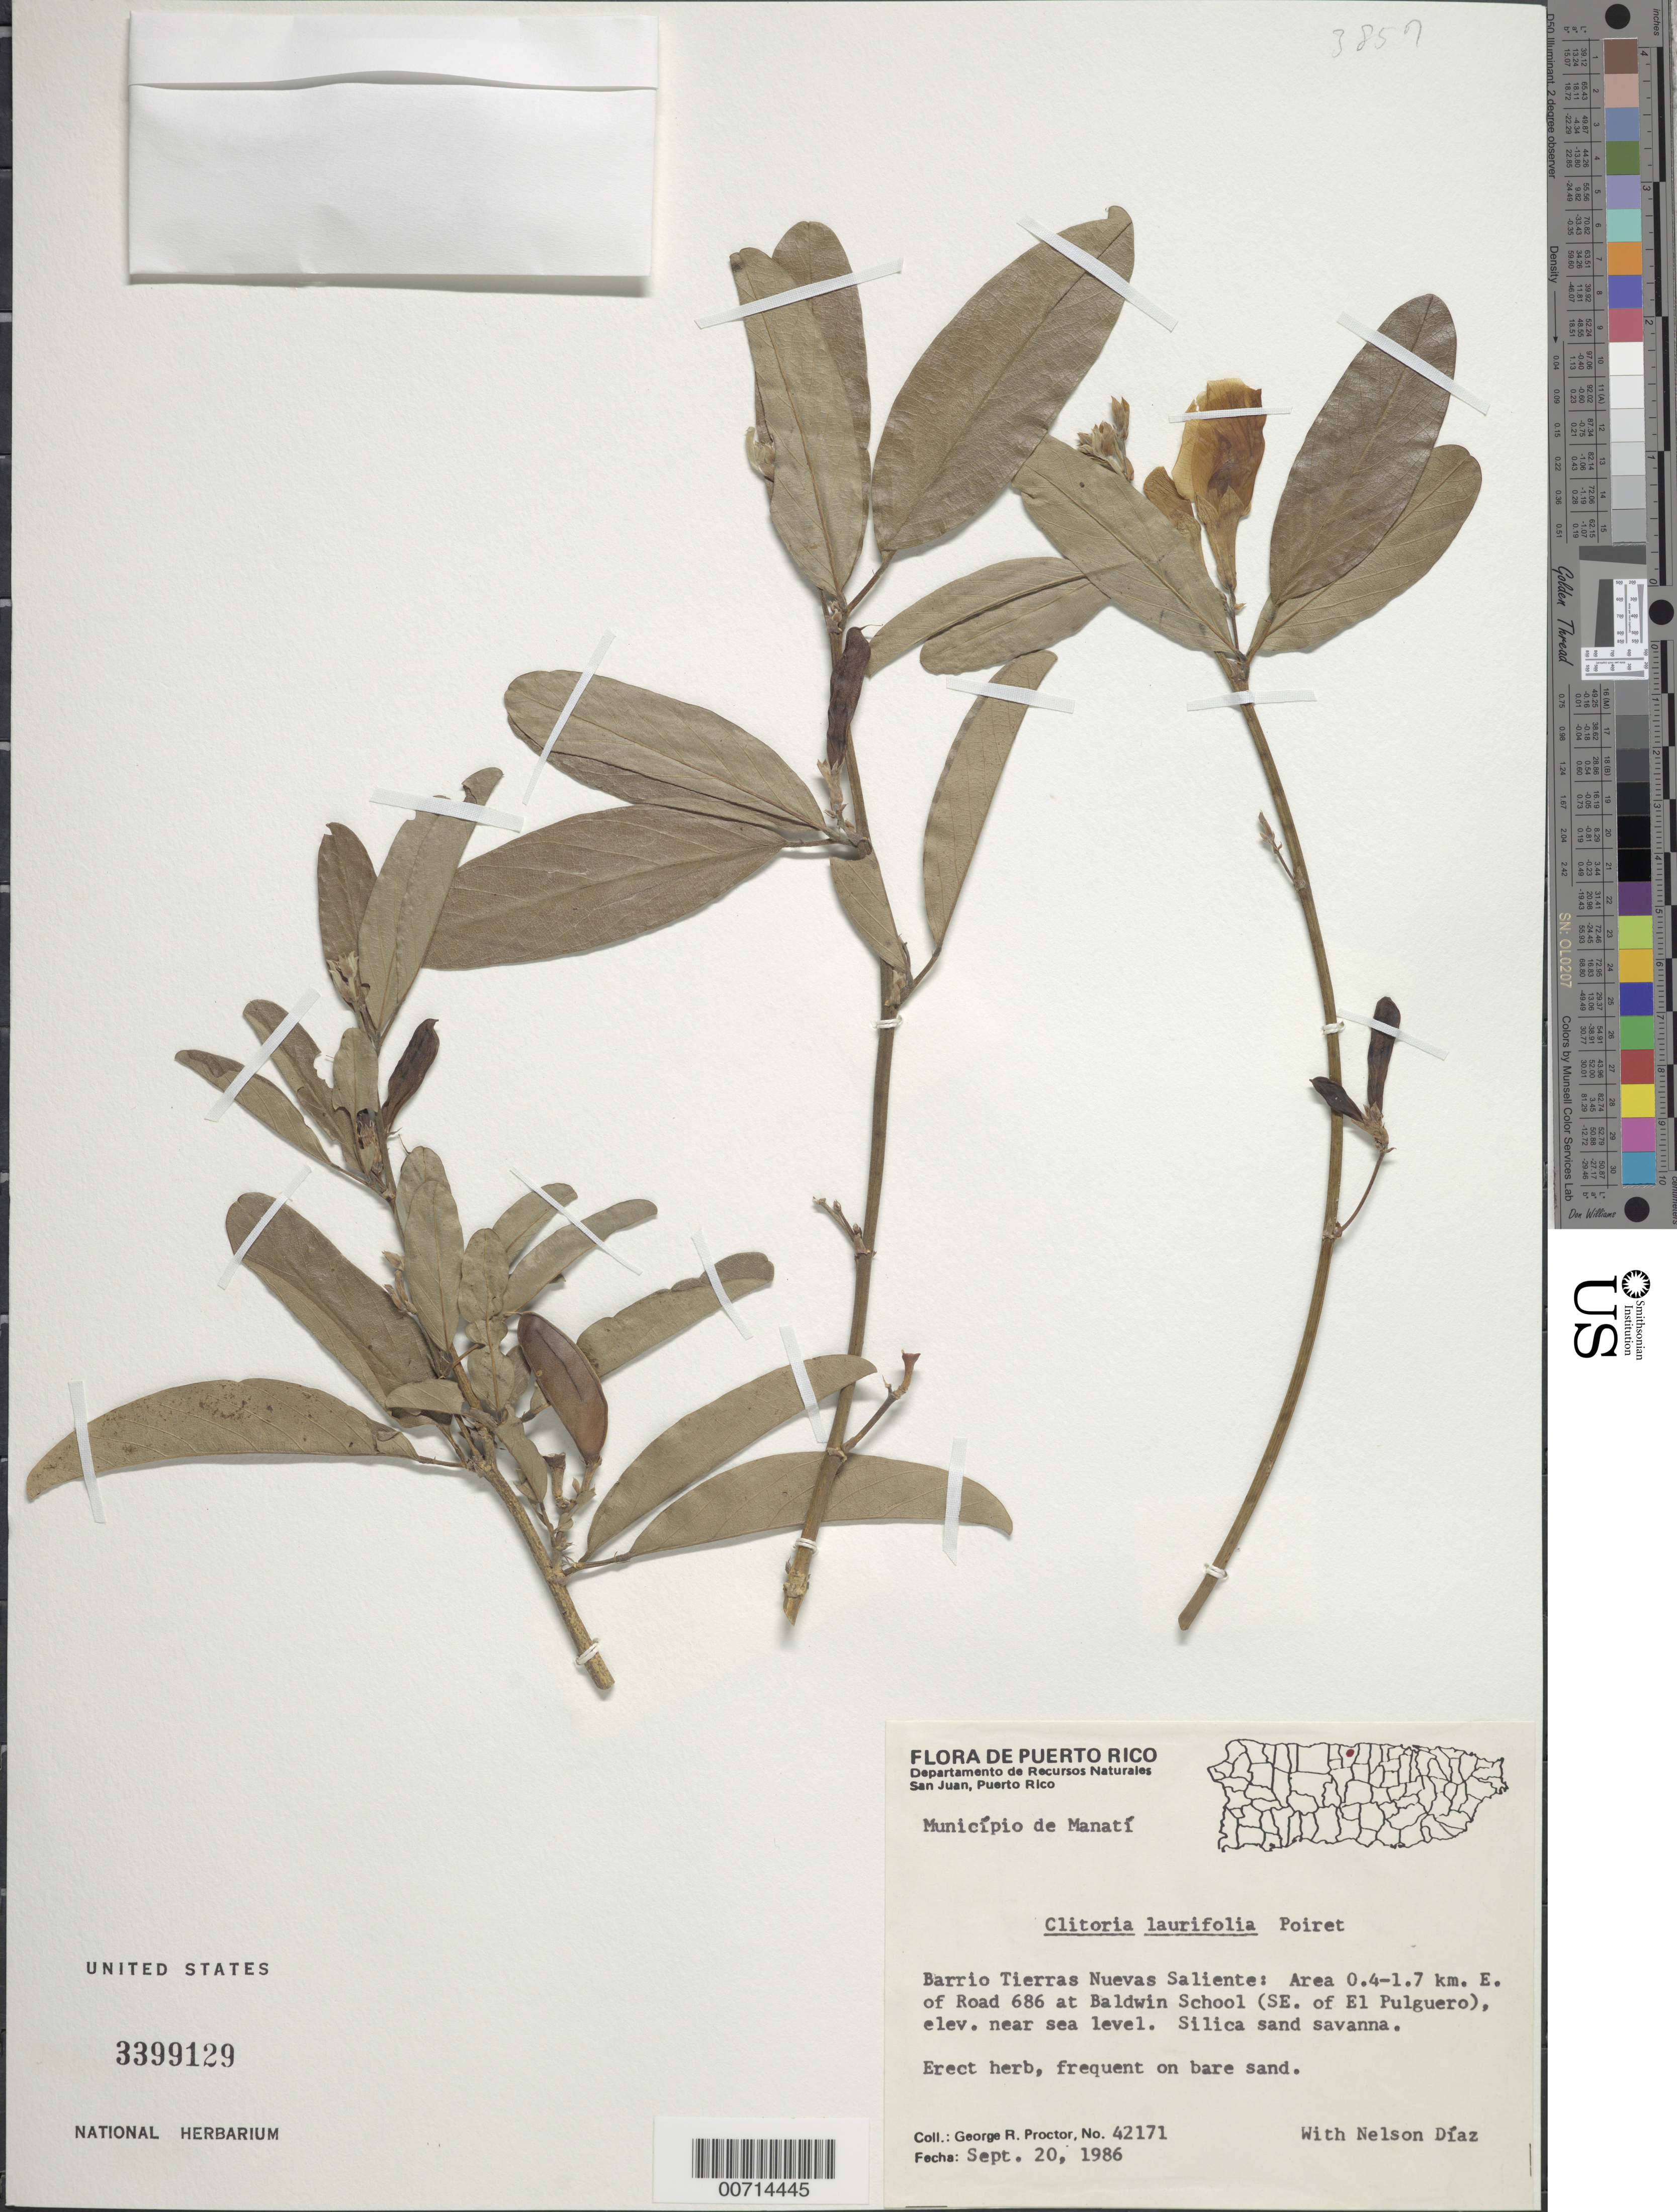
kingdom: Plantae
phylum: Tracheophyta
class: Magnoliopsida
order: Fabales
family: Fabaceae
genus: Clitoria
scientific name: Clitoria laurifolia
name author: Poir.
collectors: G. R. Proctor & N. Díaz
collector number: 42171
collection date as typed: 20 Sep 1986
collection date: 1986-09-20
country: Puerto Rico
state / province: Manatí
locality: Mun. Manati, Barrio Tierras Nuevas Saliente: area 0.4-1.7 km, E of Road 686 at Baldwin School (SE of El Pulguero)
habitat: Silica sand savanna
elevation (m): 0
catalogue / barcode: US 3399129